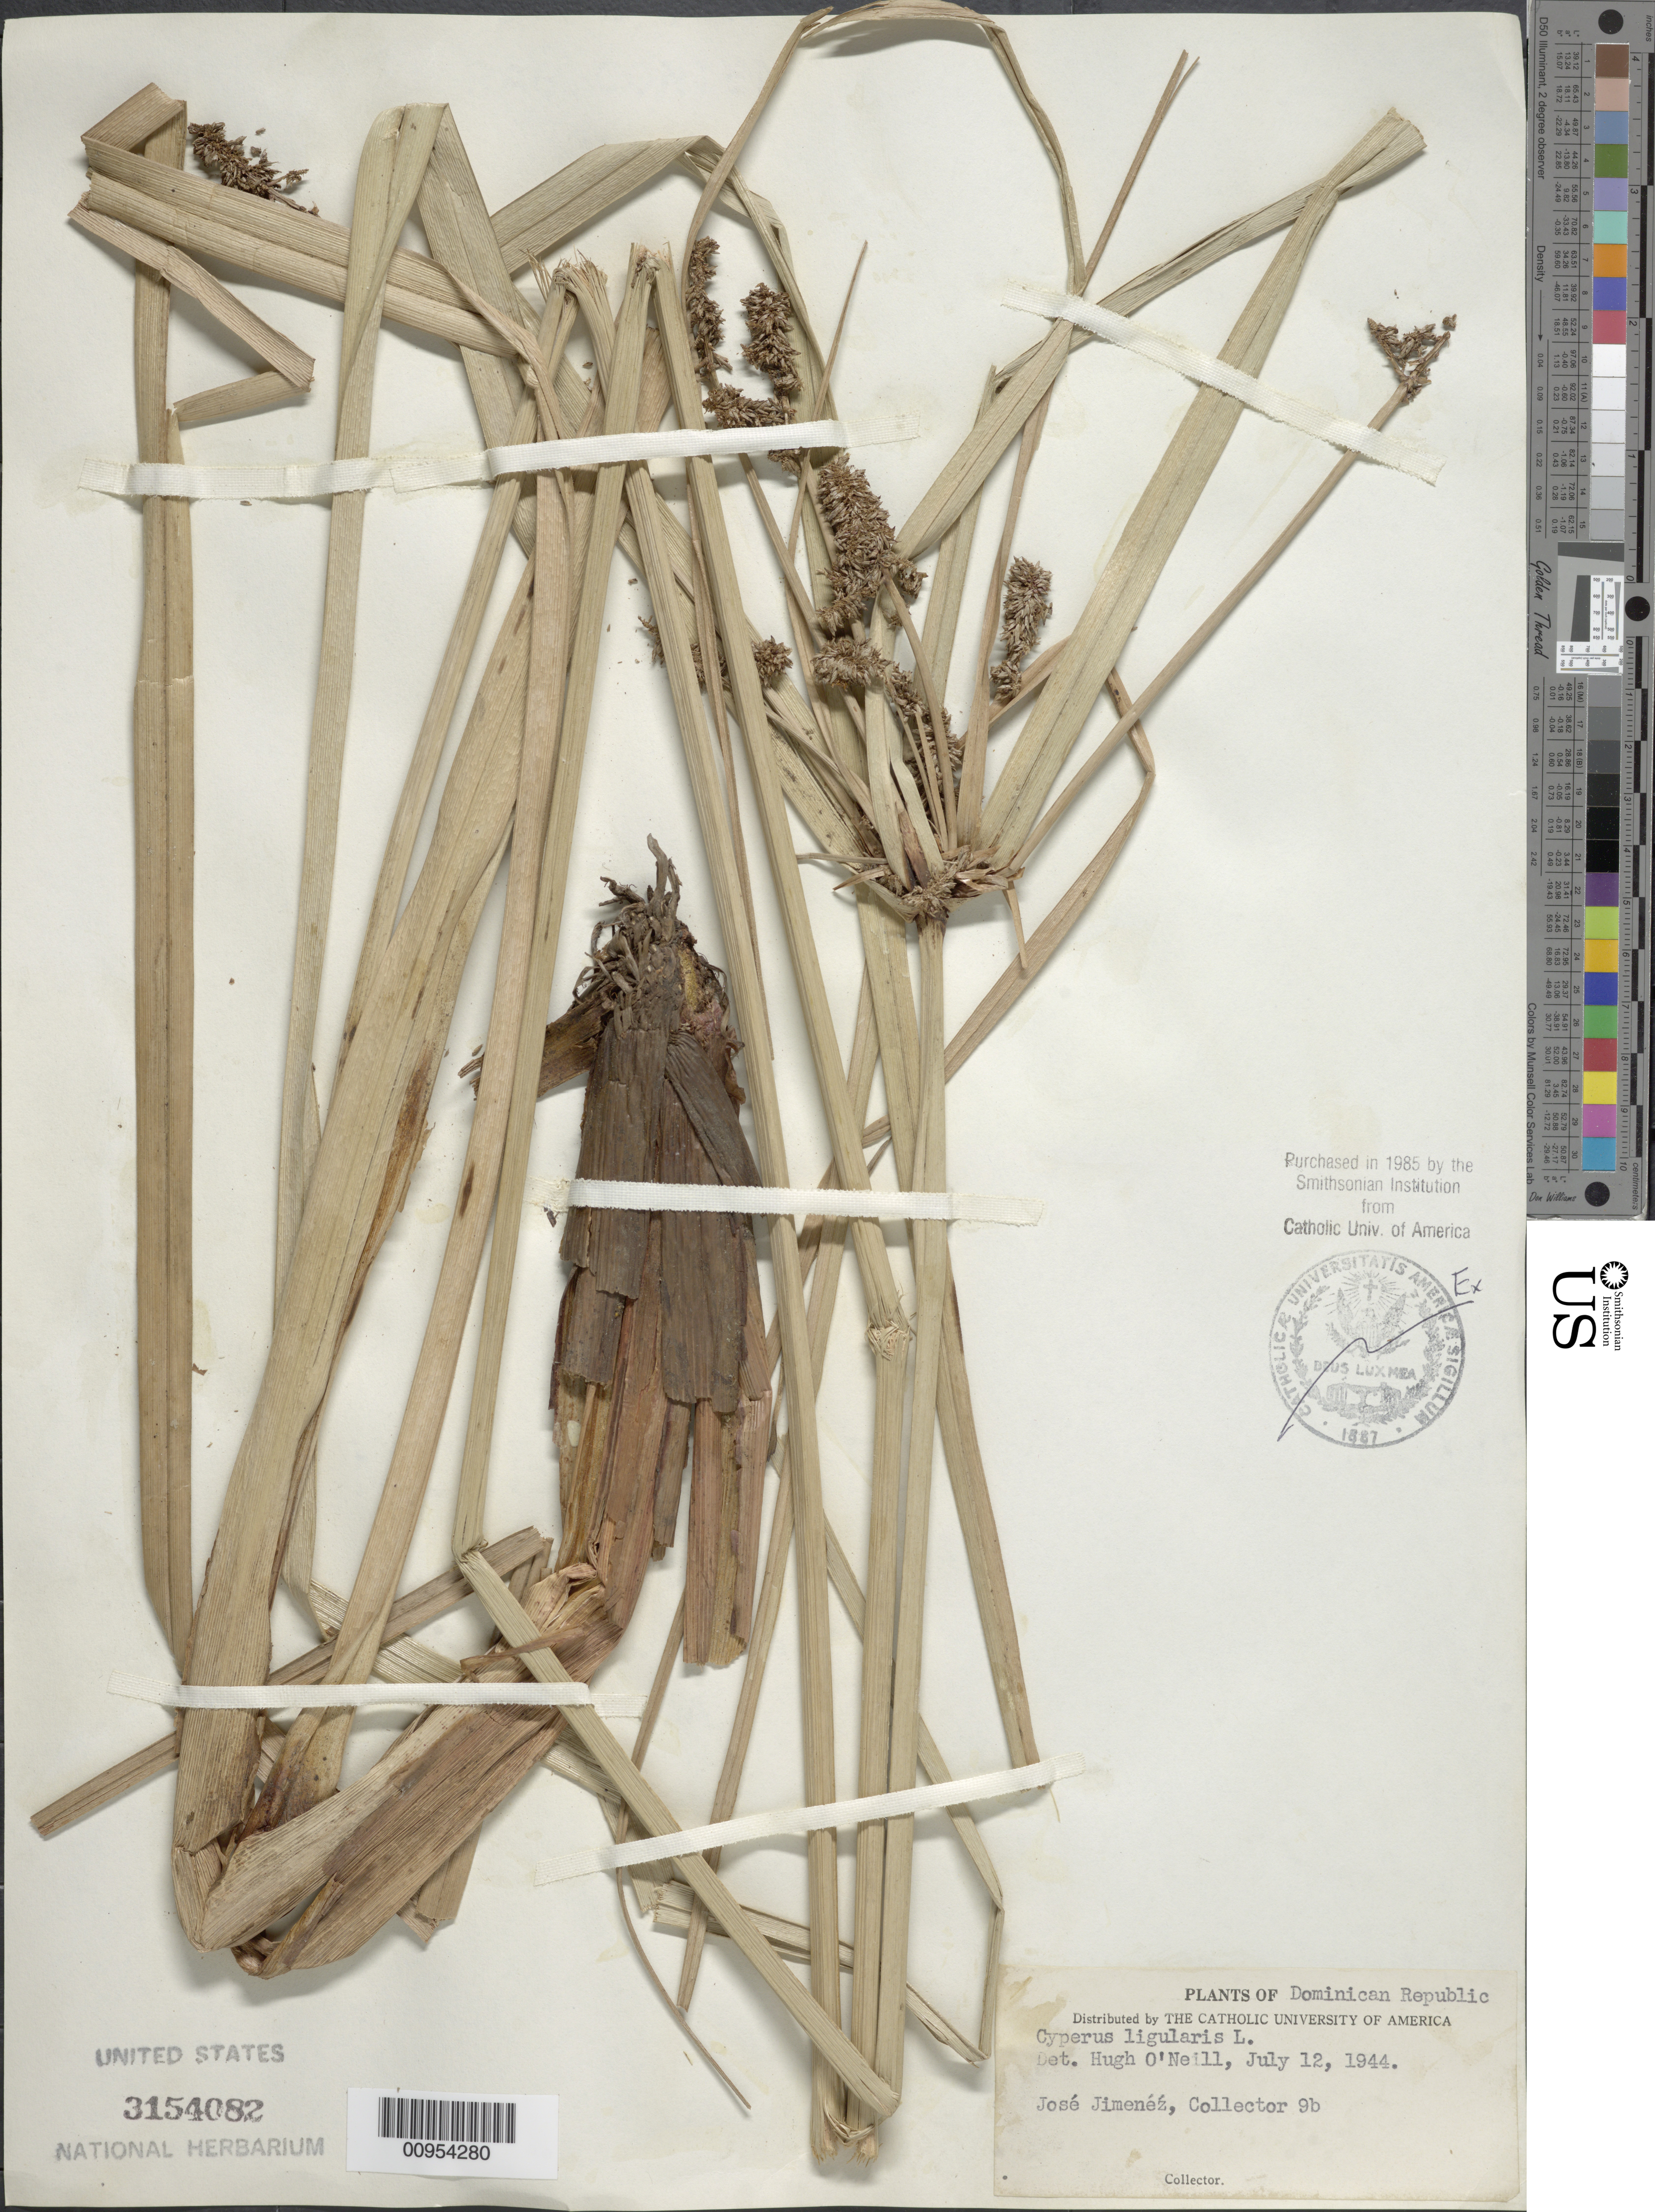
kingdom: Plantae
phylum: Tracheophyta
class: Liliopsida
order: Poales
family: Cyperaceae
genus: Cyperus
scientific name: Cyperus ligularis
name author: L.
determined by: O'Neill, Hugh T.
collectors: J. J. Jiménez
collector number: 9B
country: Dominican Republic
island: Hispaniola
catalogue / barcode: US 3154082